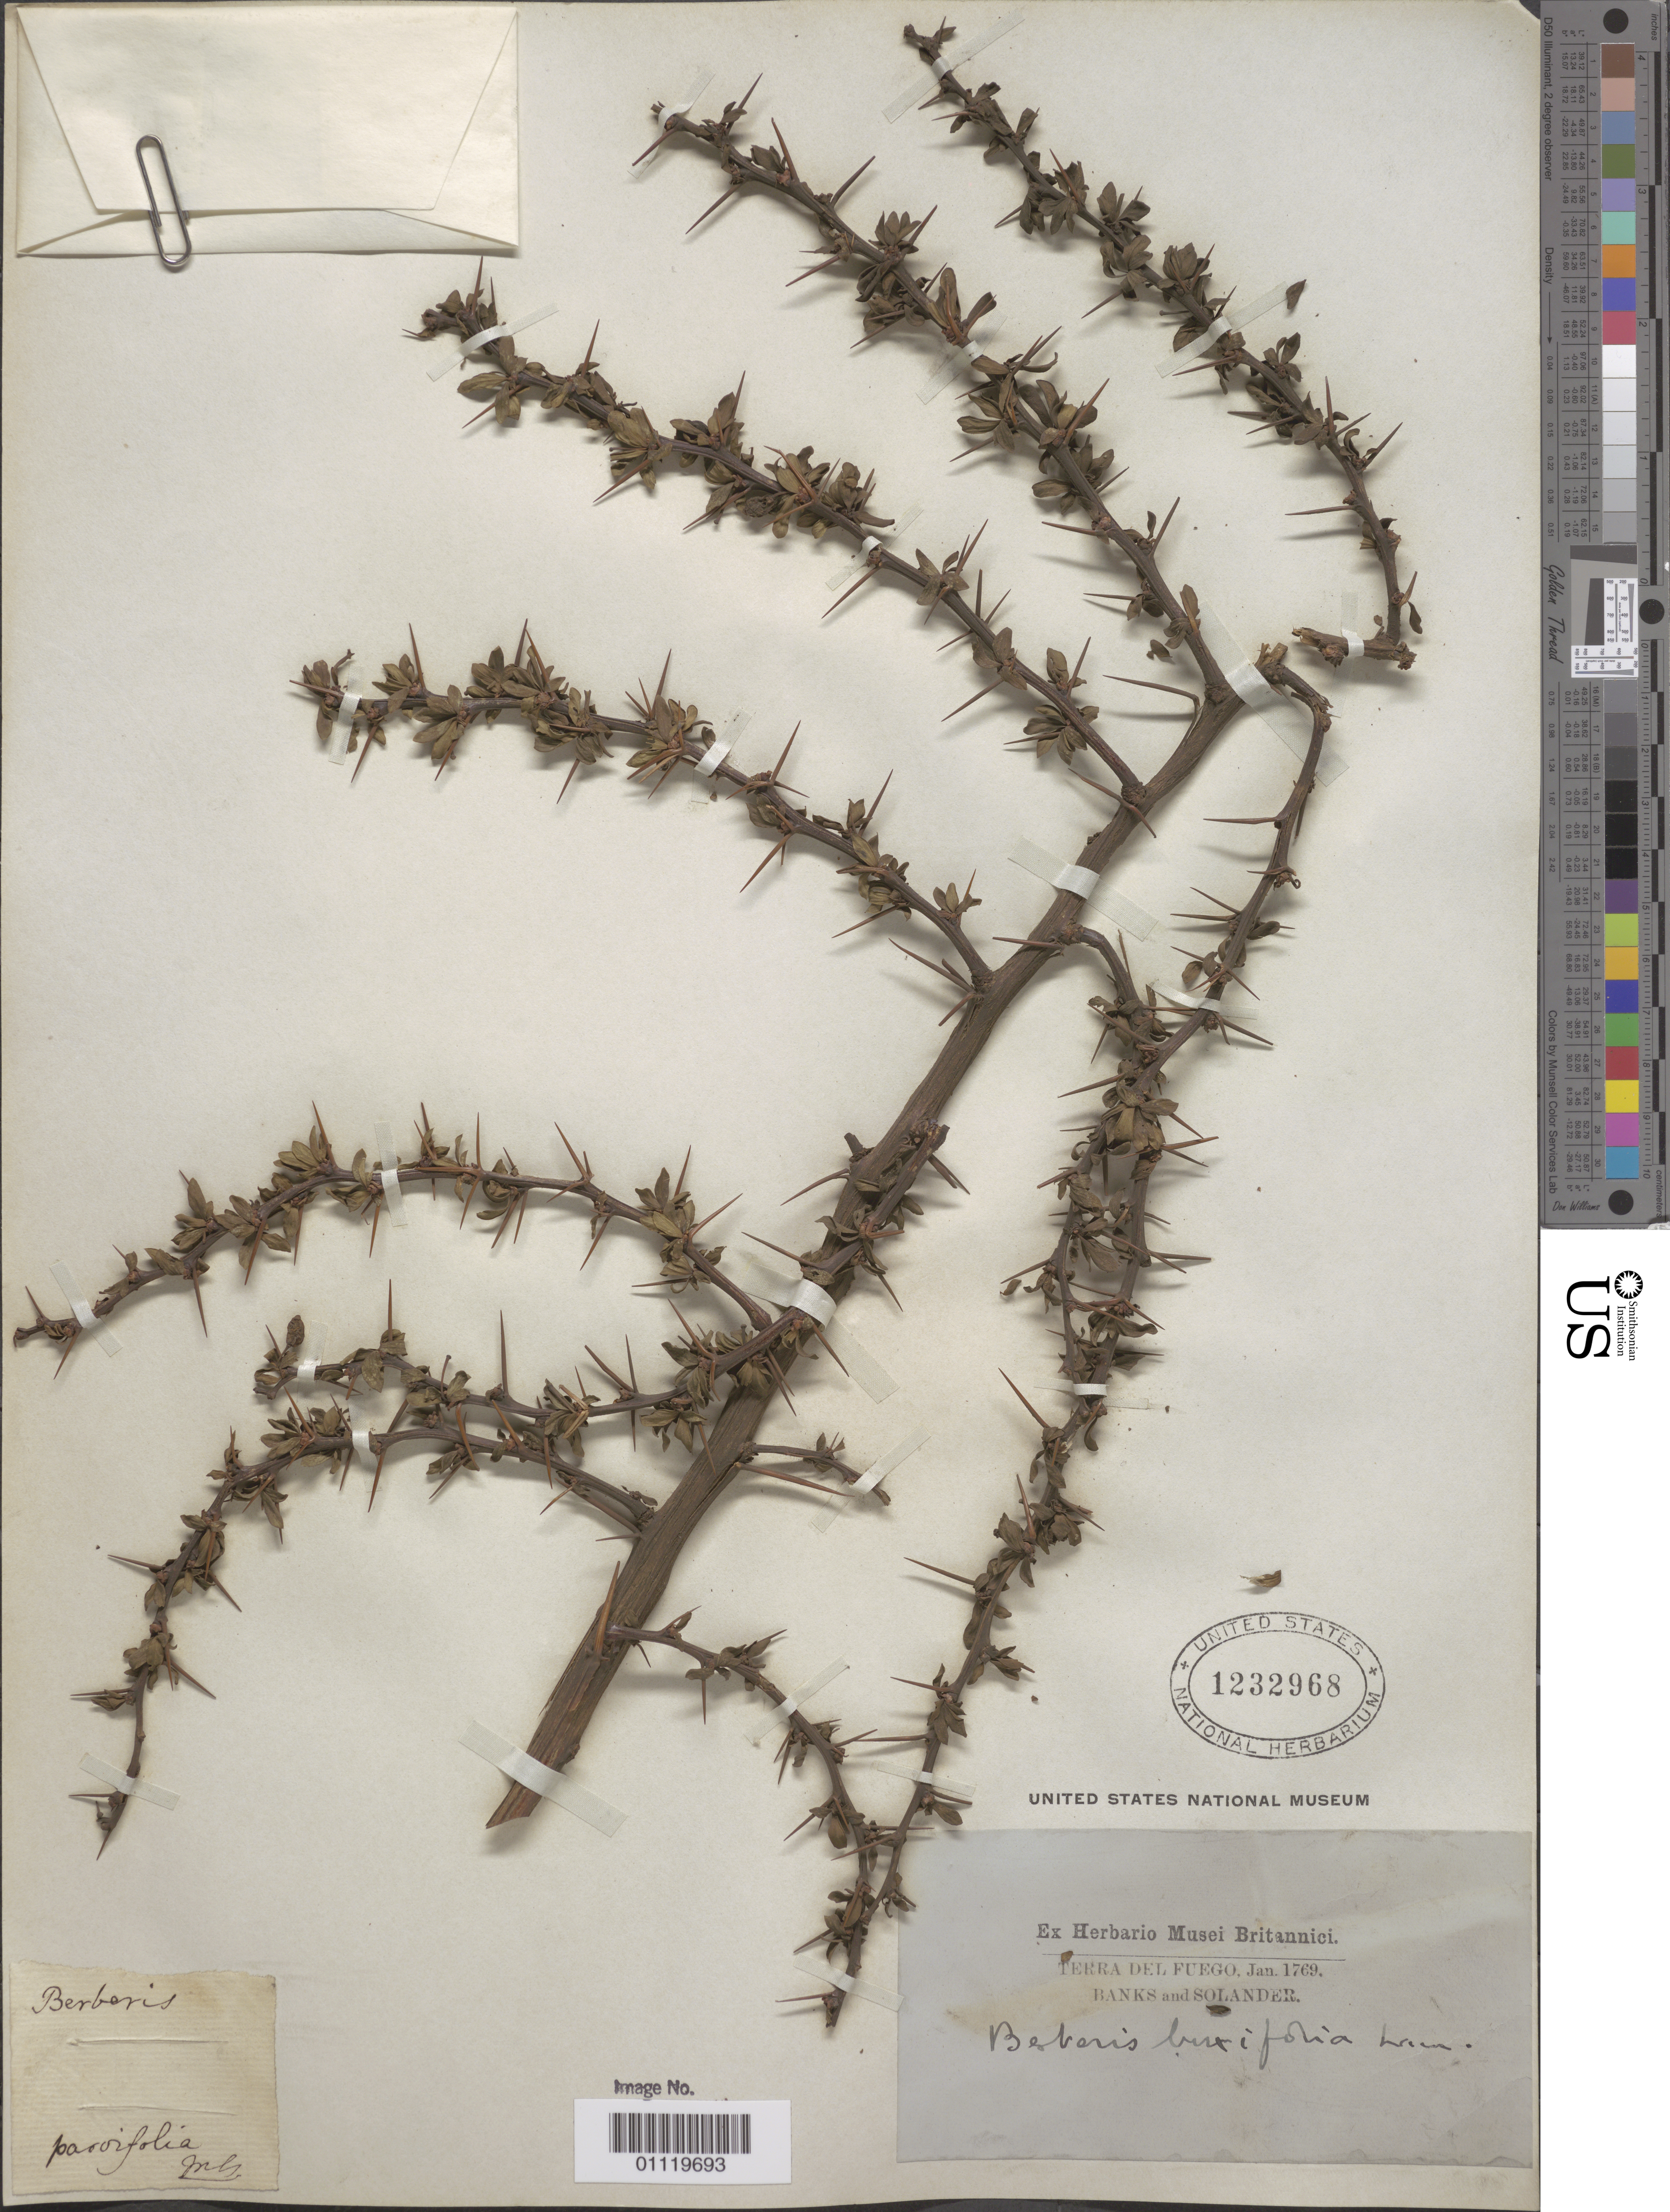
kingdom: Plantae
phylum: Tracheophyta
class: Magnoliopsida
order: Ranunculales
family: Berberidaceae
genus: Berberis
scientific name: Berberis buxifolia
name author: Lam.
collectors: -- Banks & D. C. Solander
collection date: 1769-01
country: Argentina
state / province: Tierra del Fuego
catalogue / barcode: US 1232968